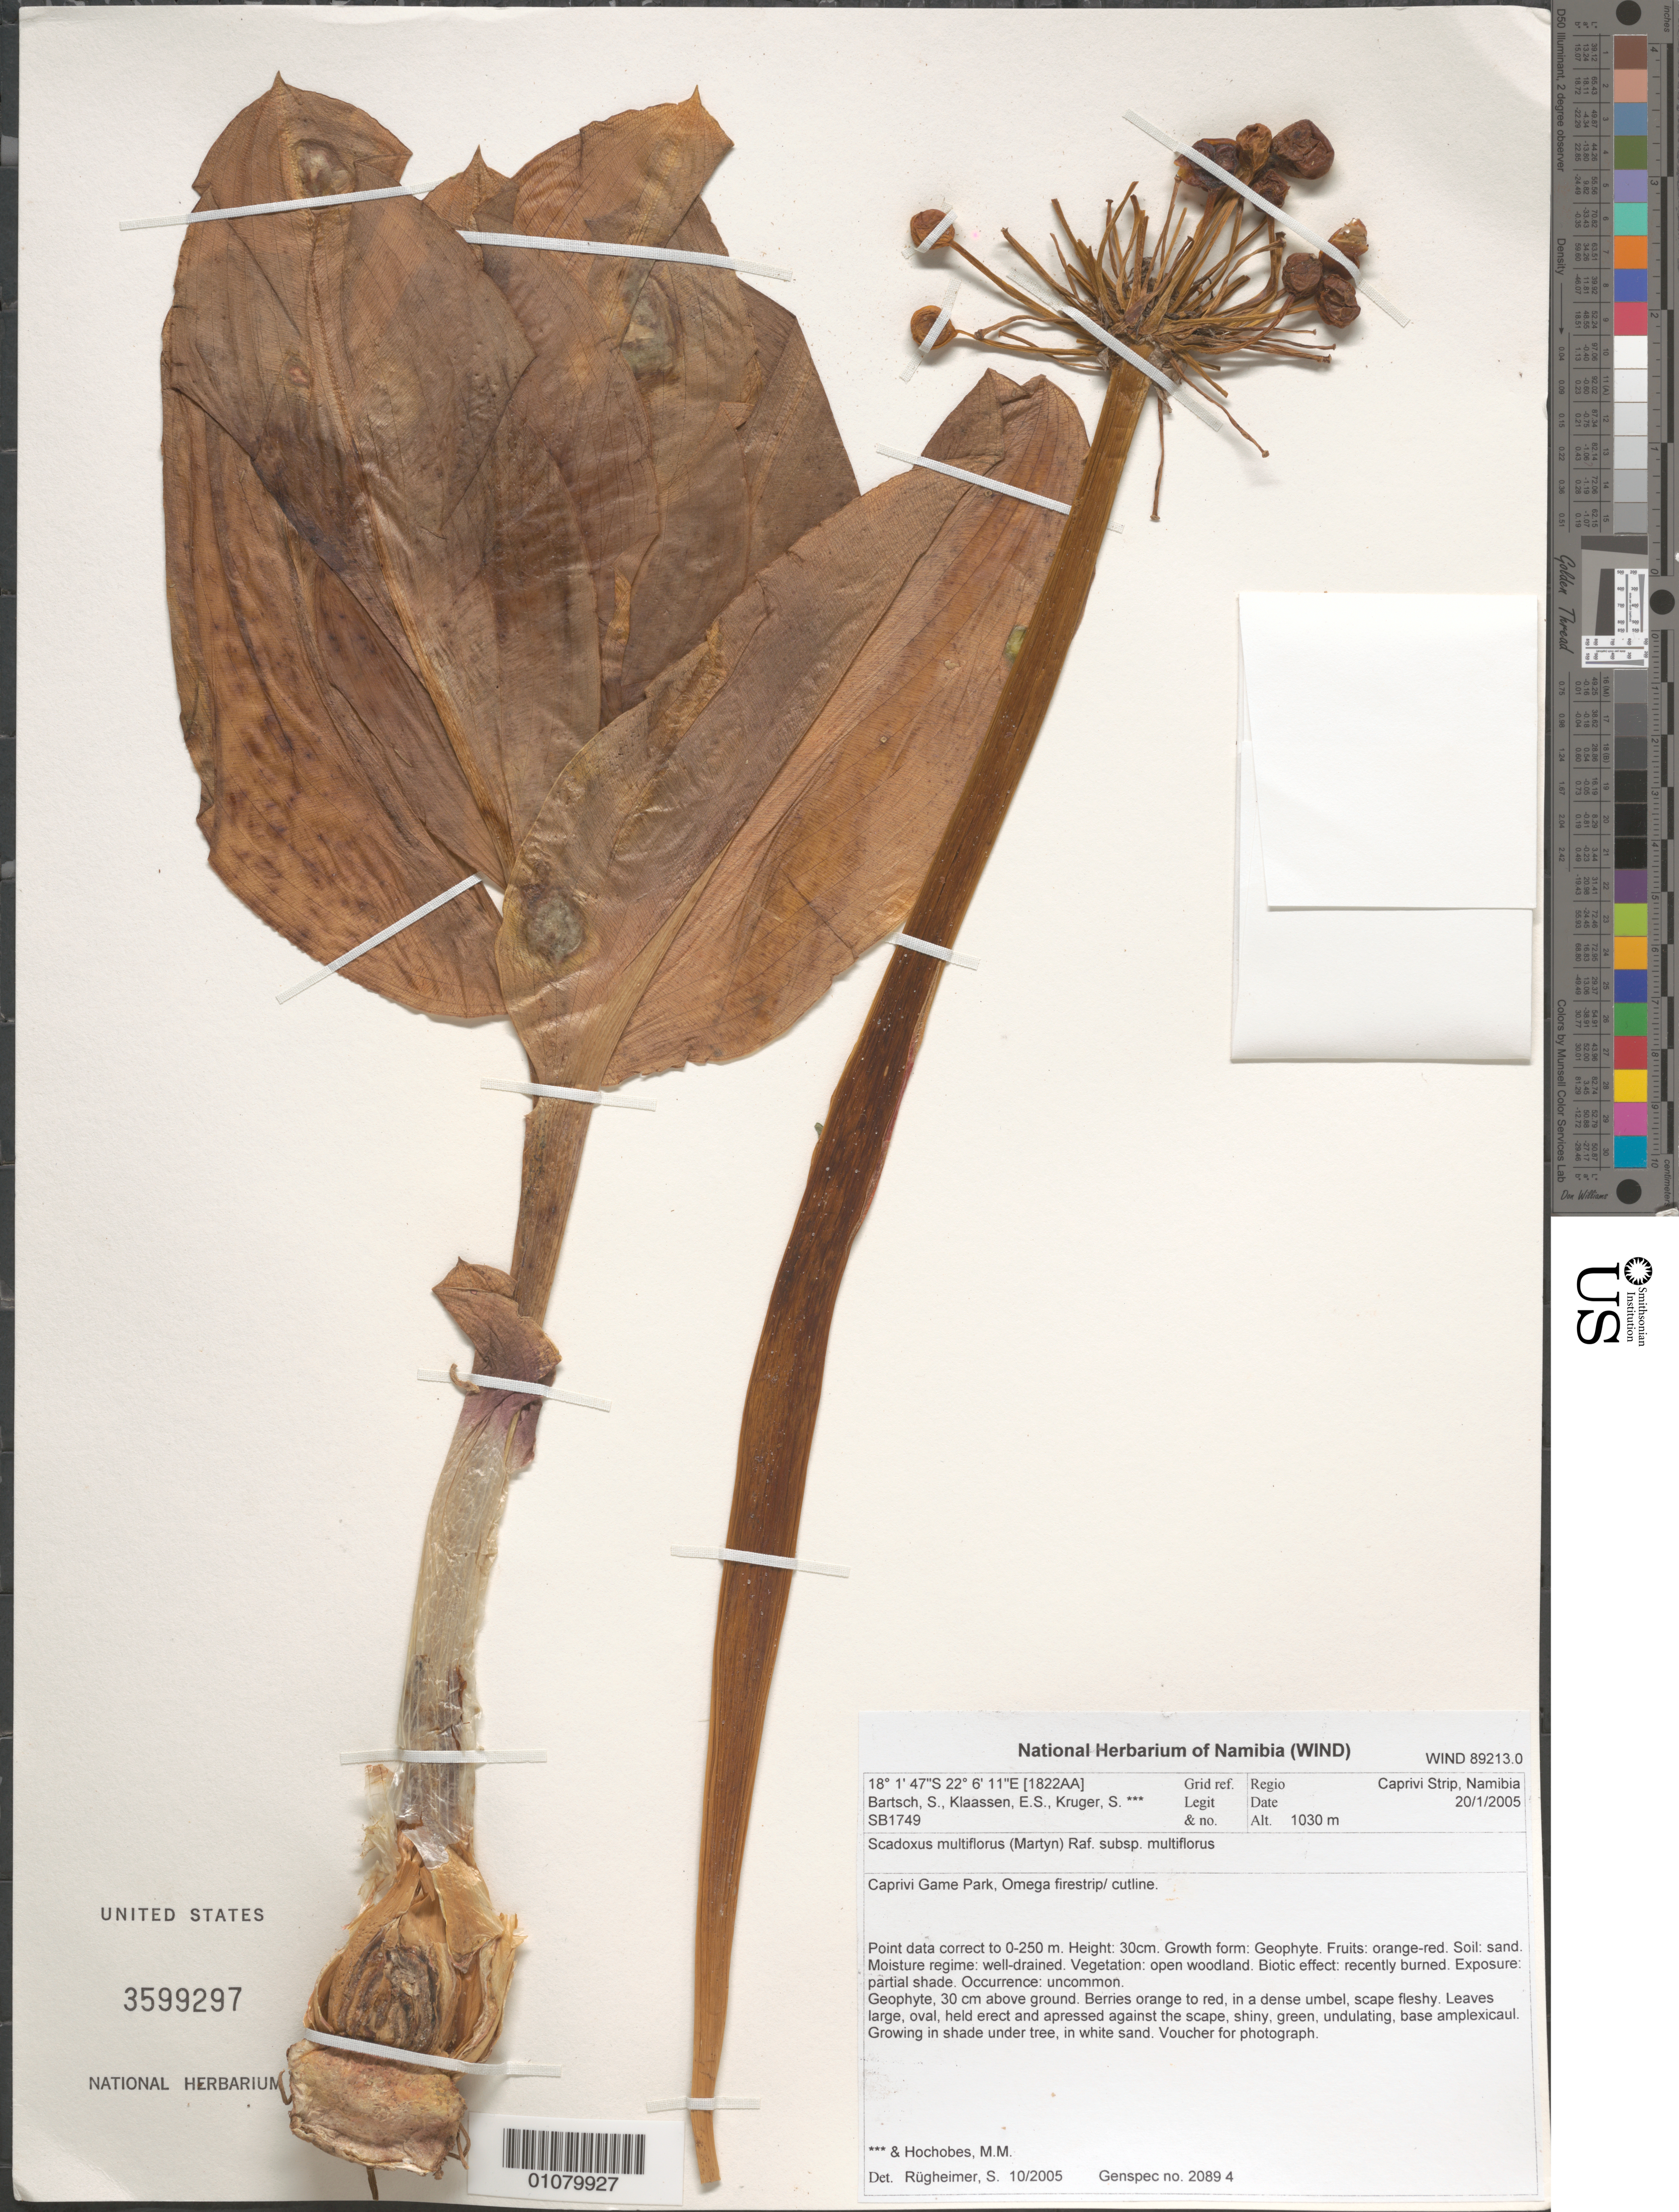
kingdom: Plantae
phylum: Tracheophyta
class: Liliopsida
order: Asparagales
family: Amaryllidaceae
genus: Scadoxus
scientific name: Scadoxus multiflorus subsp. multiflorus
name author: (Martyn) Raf.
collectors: S. Bartsch, E. S. Klaassen & S. Kruger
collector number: SB 1749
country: Namibia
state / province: Caprivi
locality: Caprivi Game Park, Omega firestrip/cutline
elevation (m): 1030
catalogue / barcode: US 3599297